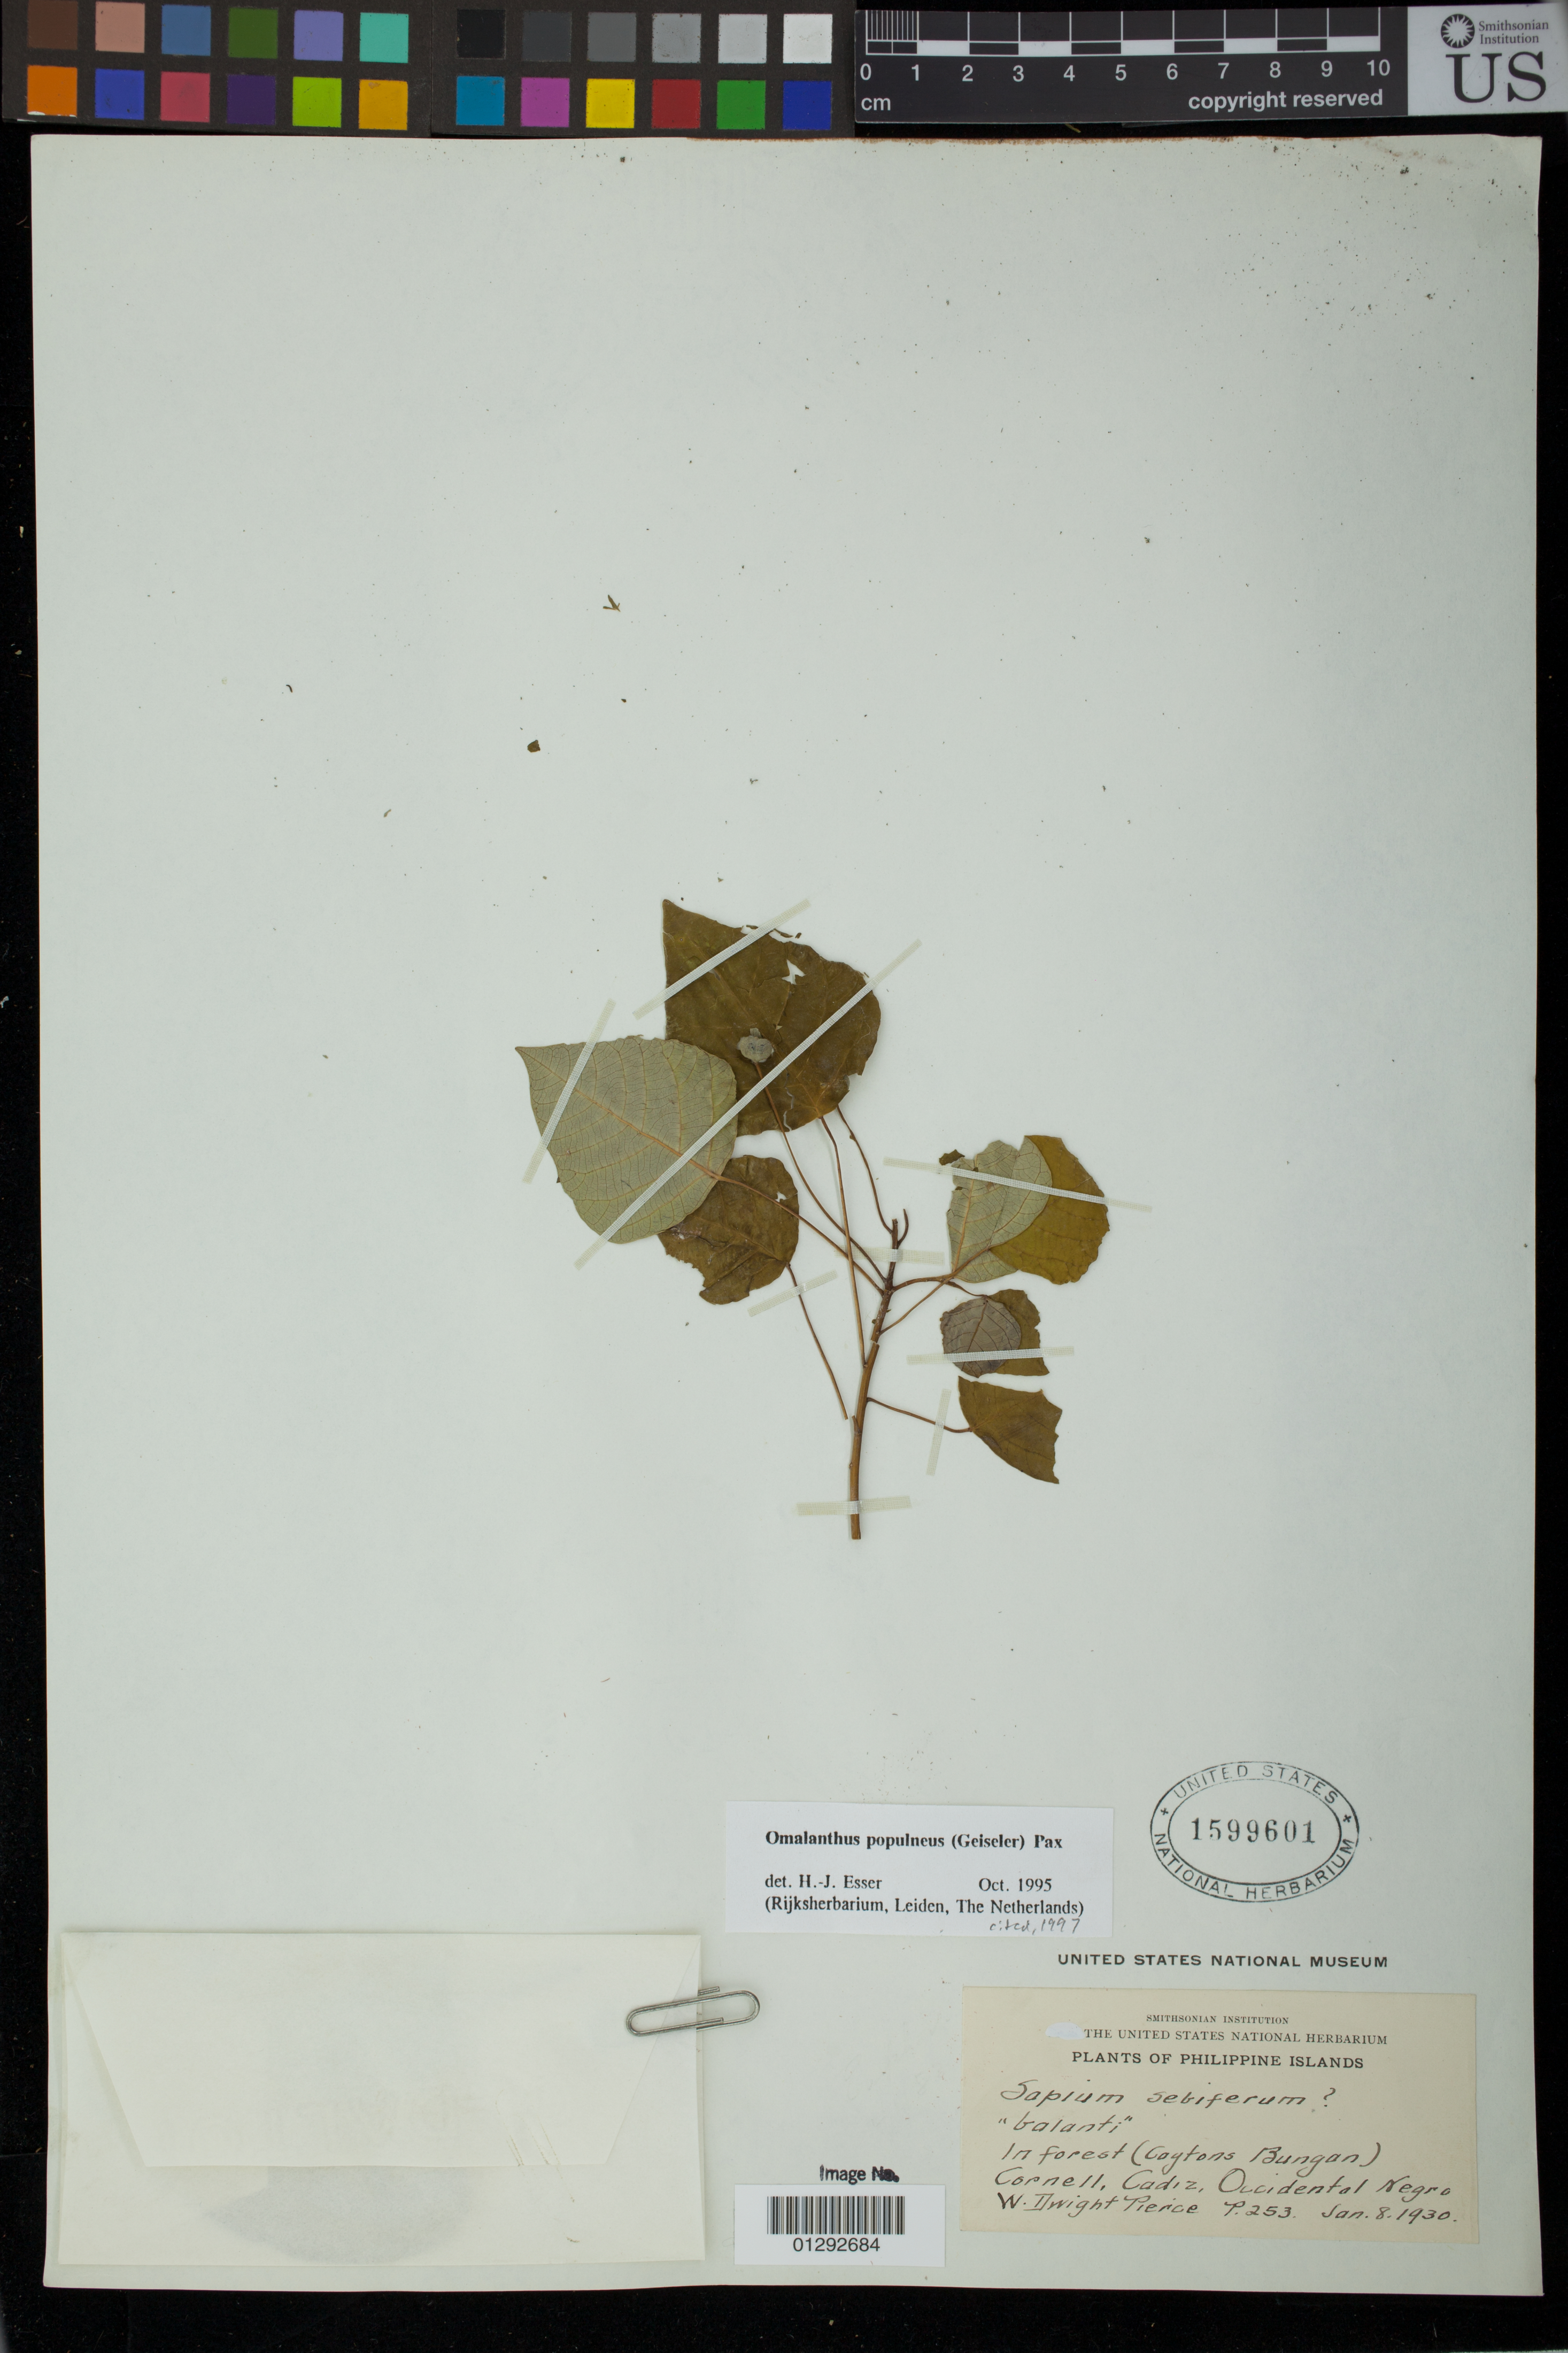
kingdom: Plantae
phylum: Tracheophyta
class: Magnoliopsida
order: Malpighiales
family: Euphorbiaceae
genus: Homalanthus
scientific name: Homalanthus populneus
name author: (Geiseler) Kuntze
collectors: W. Pierce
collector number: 253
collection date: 1930-01-08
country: Philippines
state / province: Western Visayas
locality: In forest (Caytons Bungan). Cornell, Cadiz, Occidental Negro.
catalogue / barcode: US 1599601